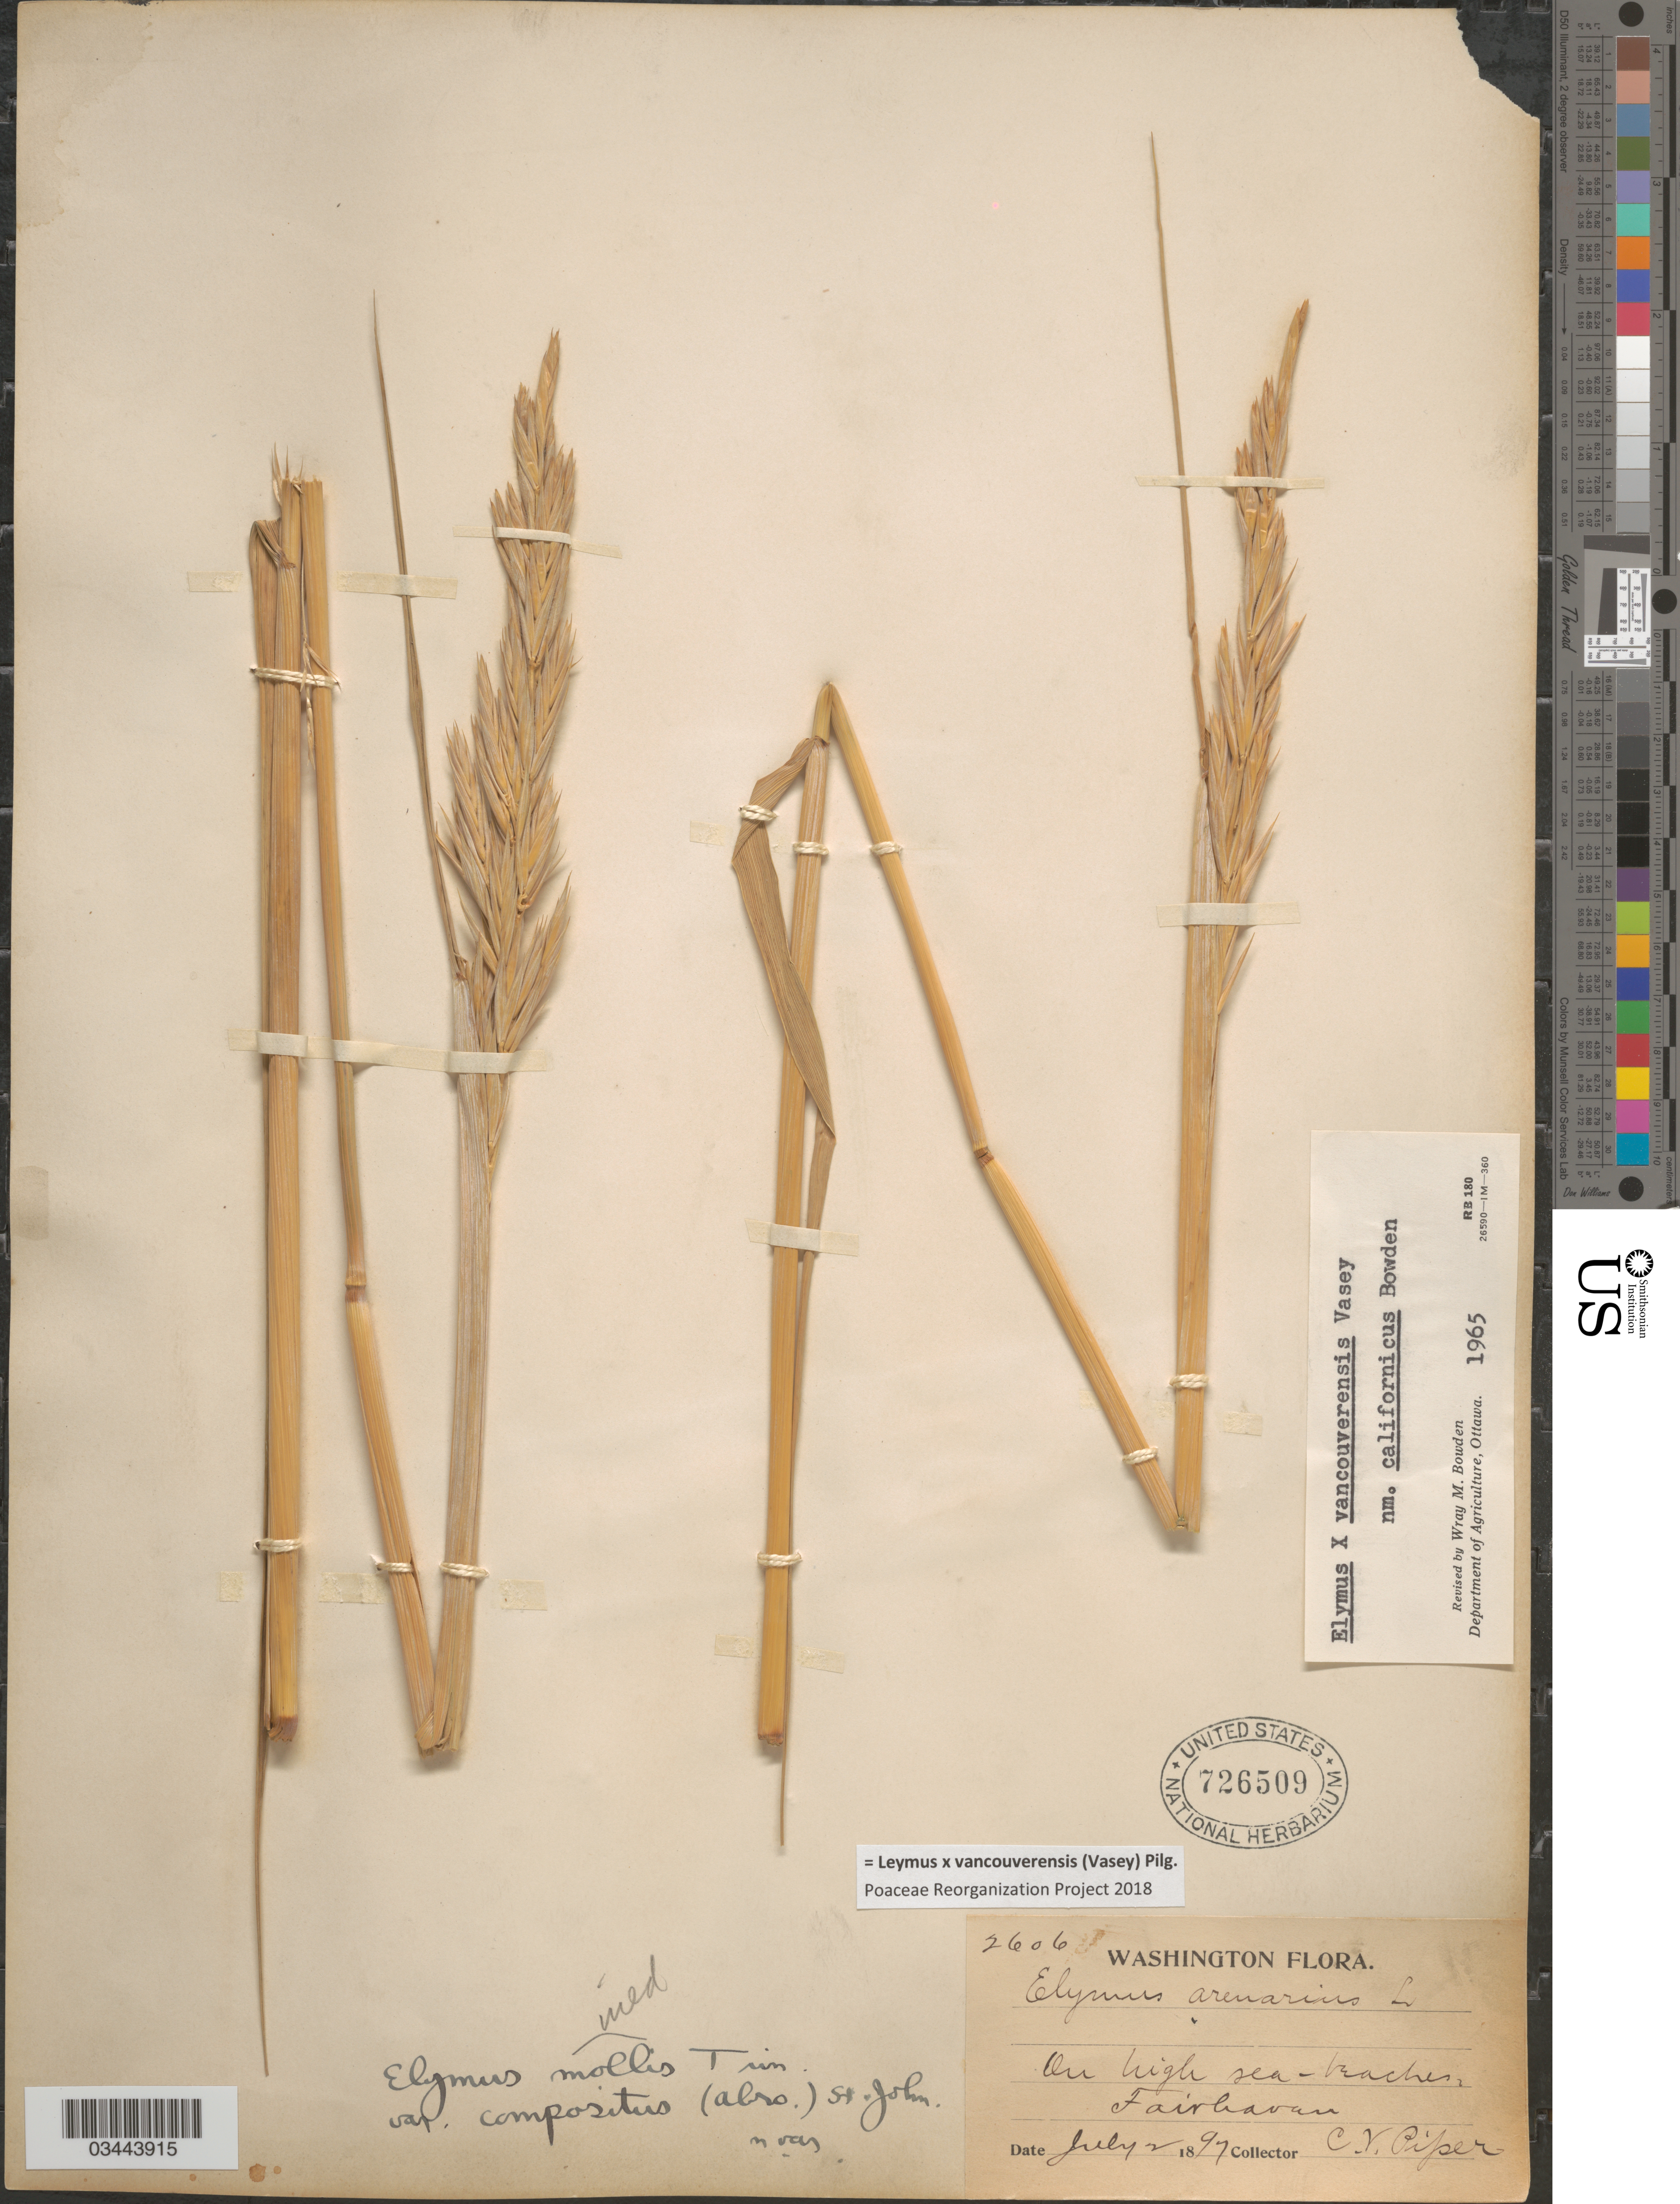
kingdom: Plantae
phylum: Tracheophyta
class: Liliopsida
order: Poales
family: Poaceae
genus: Leymus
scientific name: Leymus x vancouverensis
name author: (Vasey) Pilg.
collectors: C. V. Piper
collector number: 2606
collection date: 1897-07-02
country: United States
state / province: Washington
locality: On high sea-beaches, Fairhaven.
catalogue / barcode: US 726509